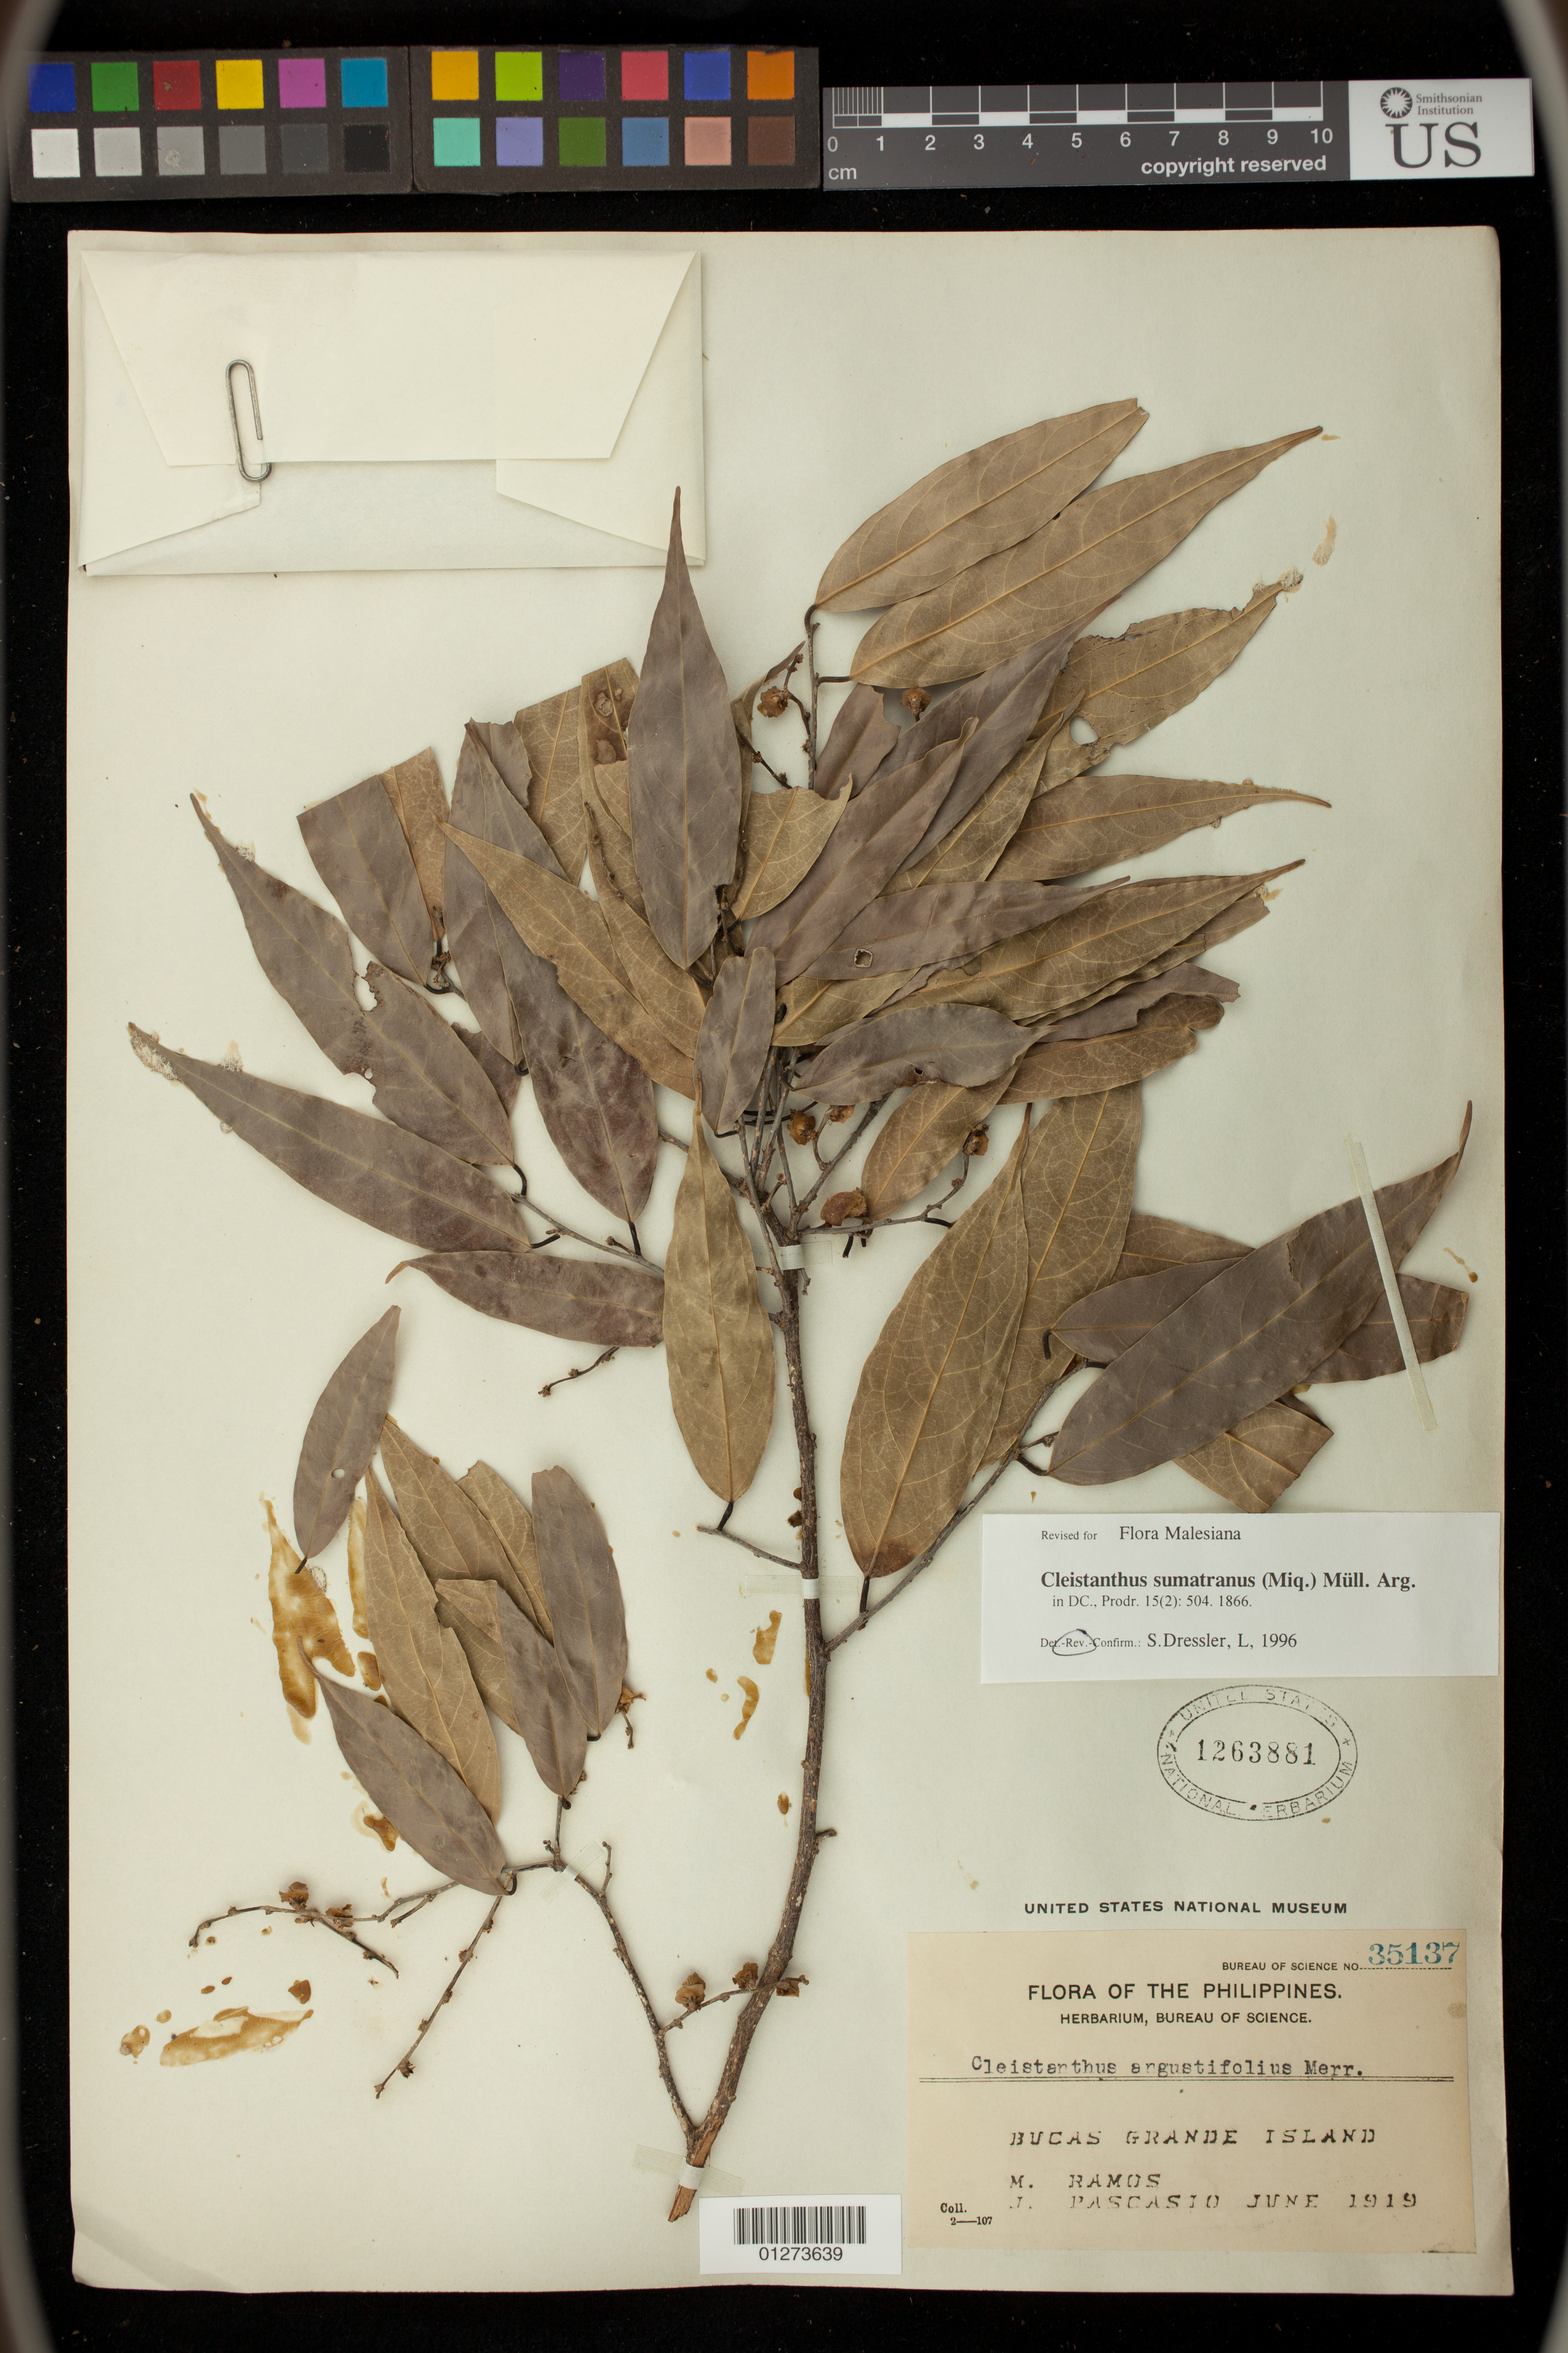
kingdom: Plantae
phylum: Tracheophyta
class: Magnoliopsida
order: Malpighiales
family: Phyllanthaceae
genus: Cleistanthus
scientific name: Cleistanthus sumatranus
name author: (Miq.) Müll. Arg.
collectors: M. Ramos & J. Pascasio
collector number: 35137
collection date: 1919-06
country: Philippines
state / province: Caraga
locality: Bucas Grande Island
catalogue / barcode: US 1263881